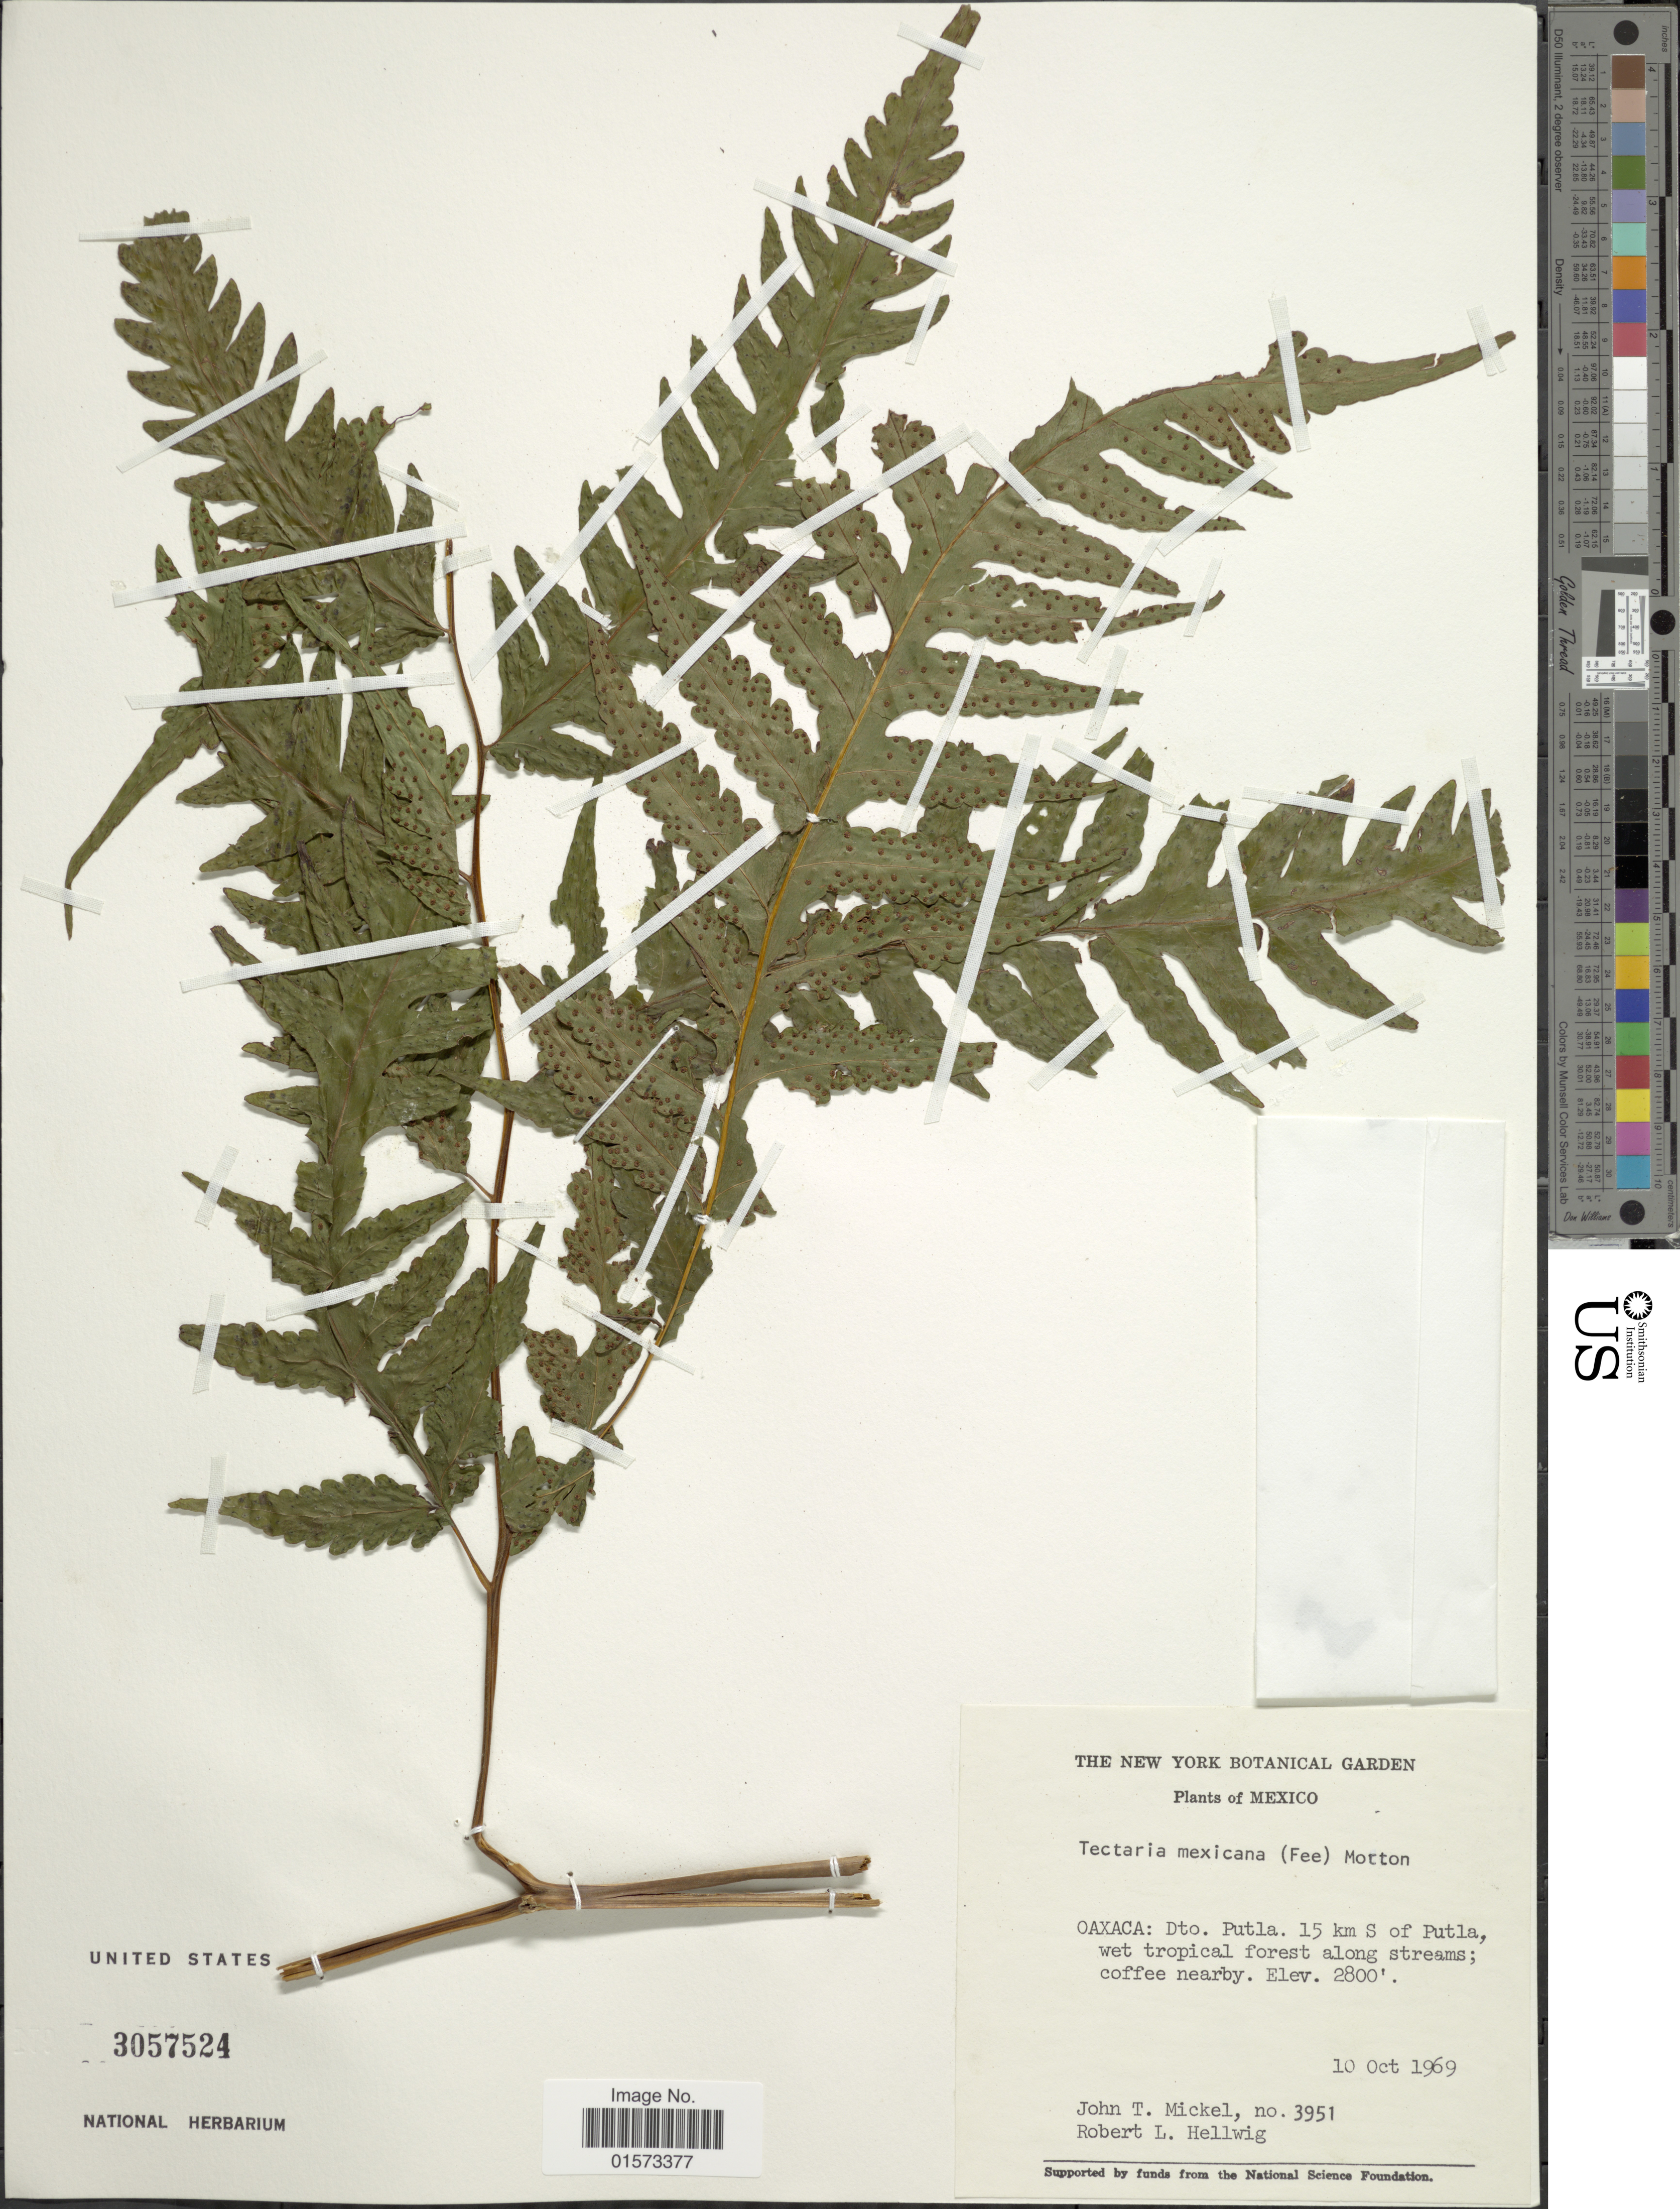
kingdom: Plantae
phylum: Tracheophyta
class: Polypodiopsida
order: Polypodiales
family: Tectariaceae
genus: Tectaria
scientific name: Tectaria mexicana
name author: (Fée) C.V. Morton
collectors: J. T. Mickel & R. Hellwig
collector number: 3951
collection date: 1969-10-10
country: Mexico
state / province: Oaxaca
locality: Dto. Putla. 15 km S of Putla, wet tropical forest along streams; coffee nearby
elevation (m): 853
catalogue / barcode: US 3057524